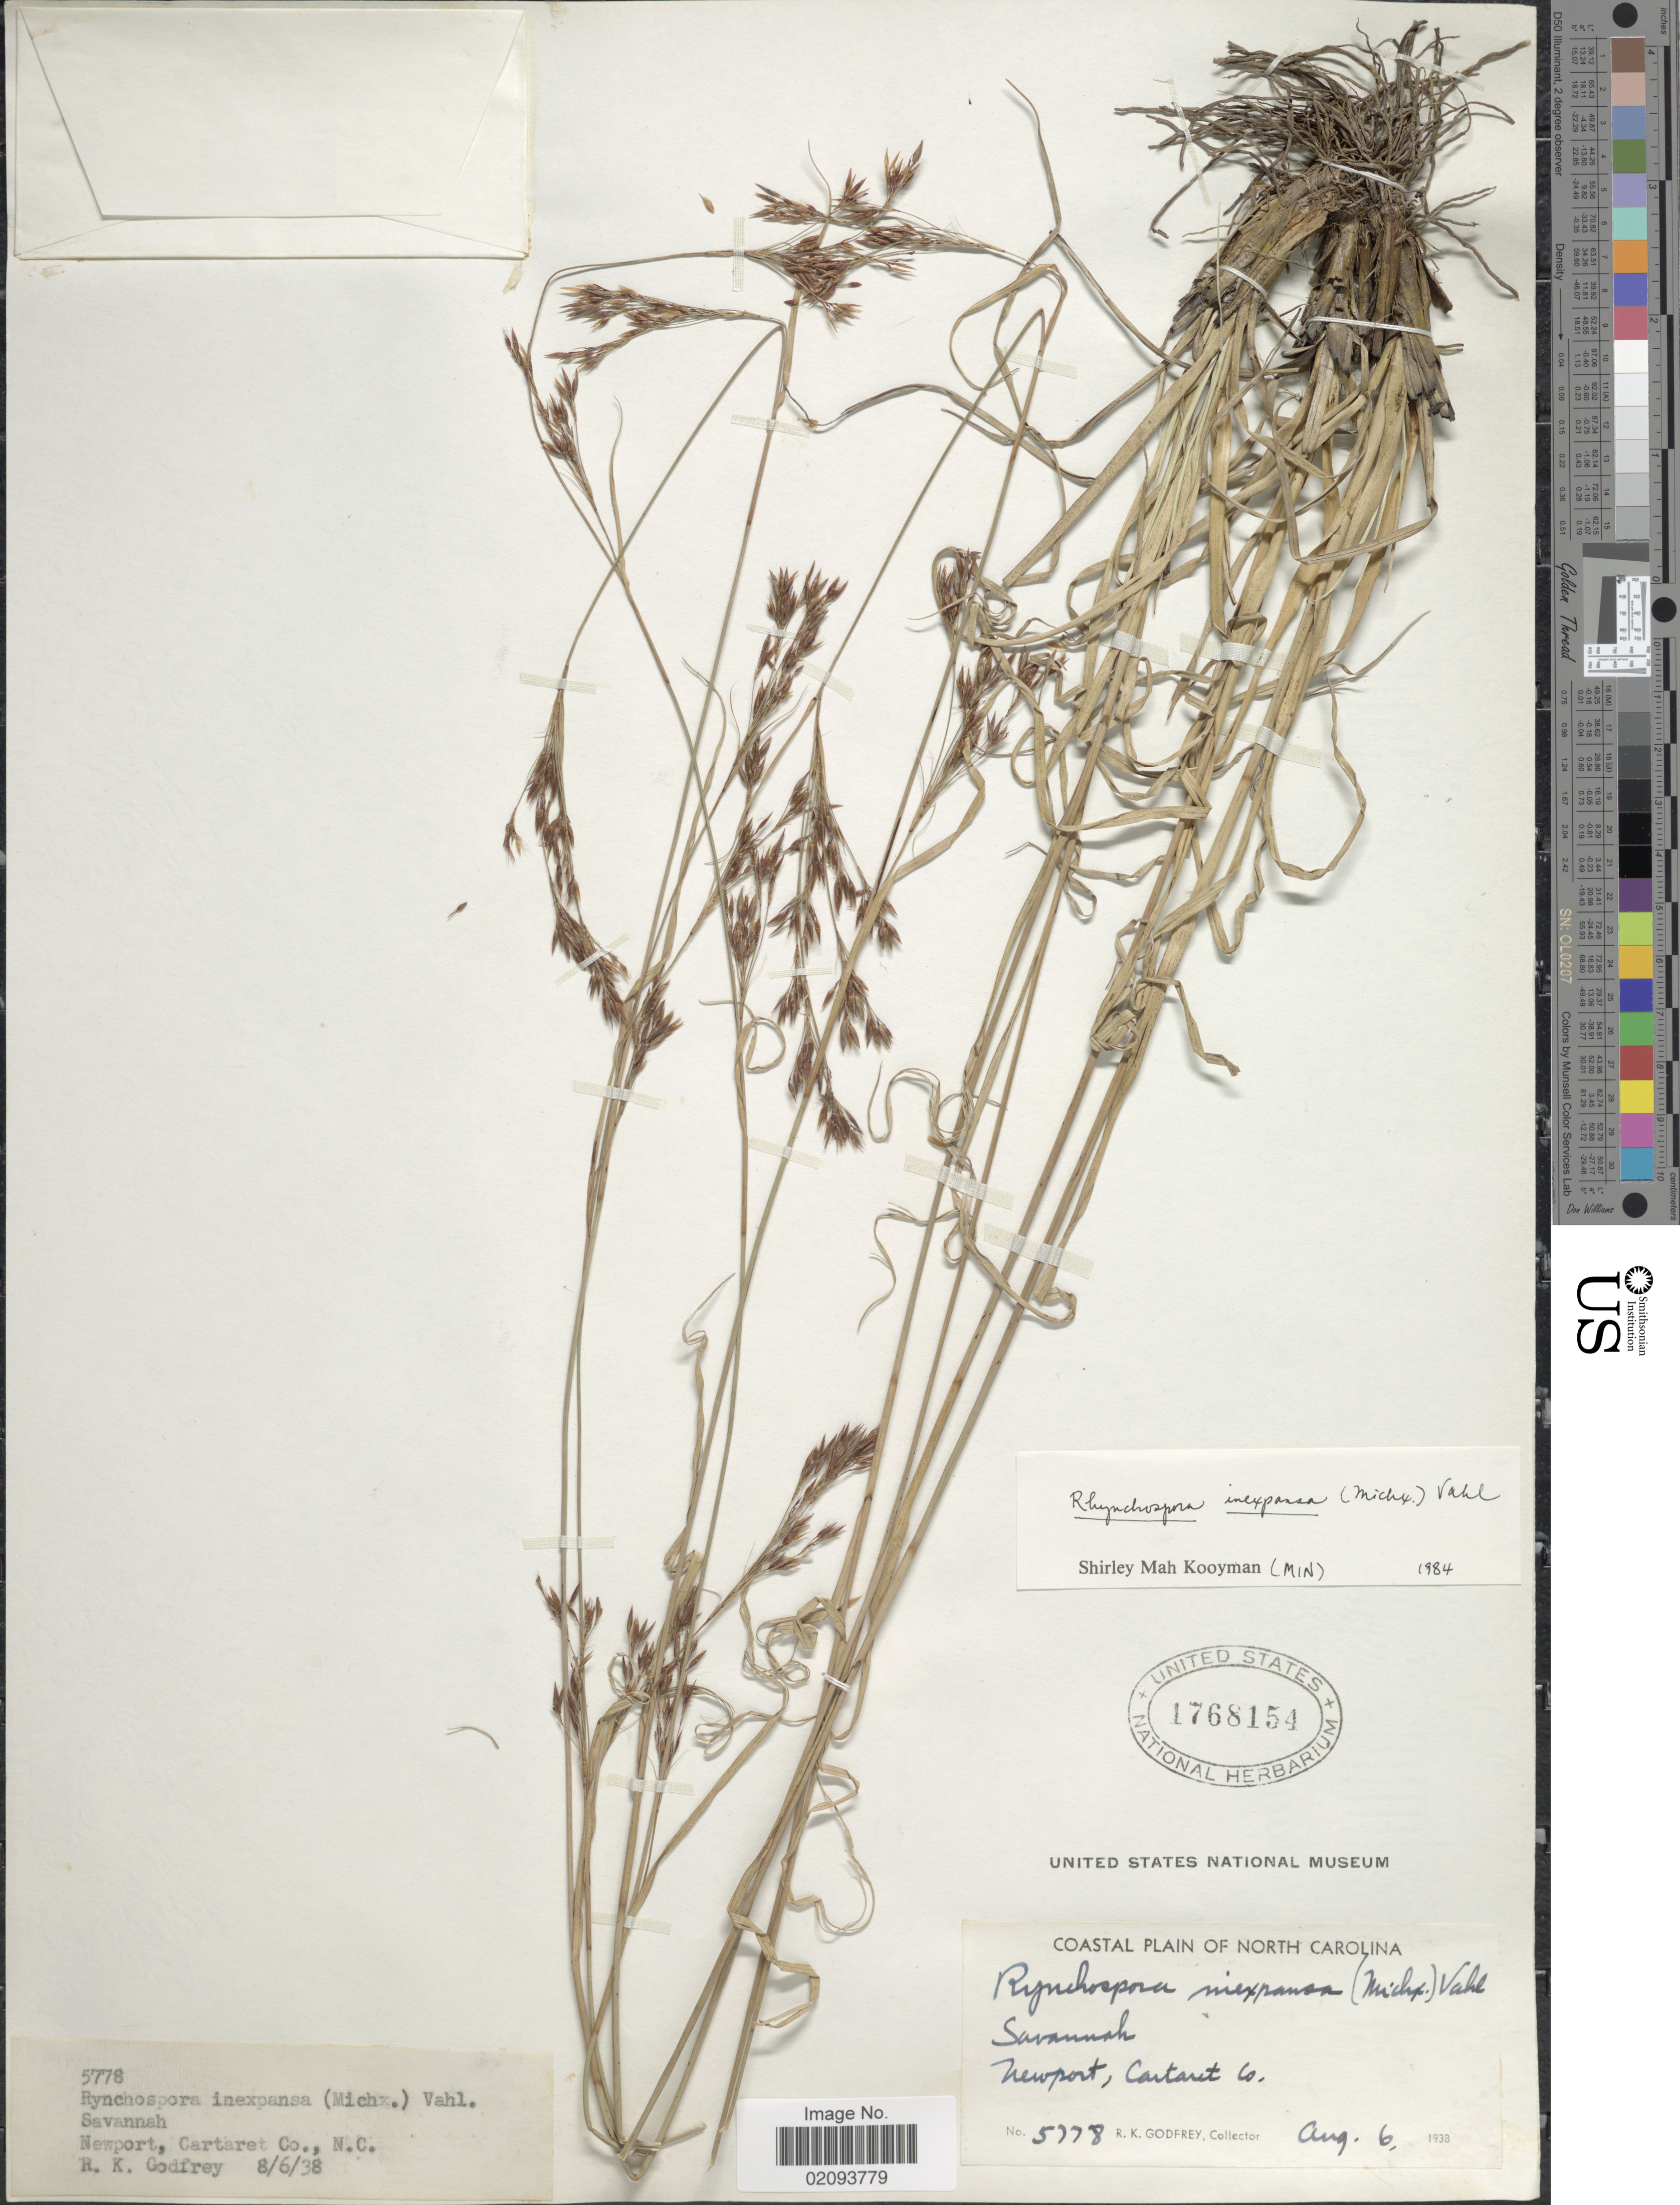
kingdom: Plantae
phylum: Tracheophyta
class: Liliopsida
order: Poales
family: Cyperaceae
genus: Rhynchospora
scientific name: Rhynchospora inexpansa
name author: (Michx.) Vahl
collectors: R. K. Godfrey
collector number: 5778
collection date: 1938-08-06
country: United States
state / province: North Carolina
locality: Coastal Plain of North Carolina. Savannah, Newport, Cartaret Co.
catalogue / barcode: US 1768154